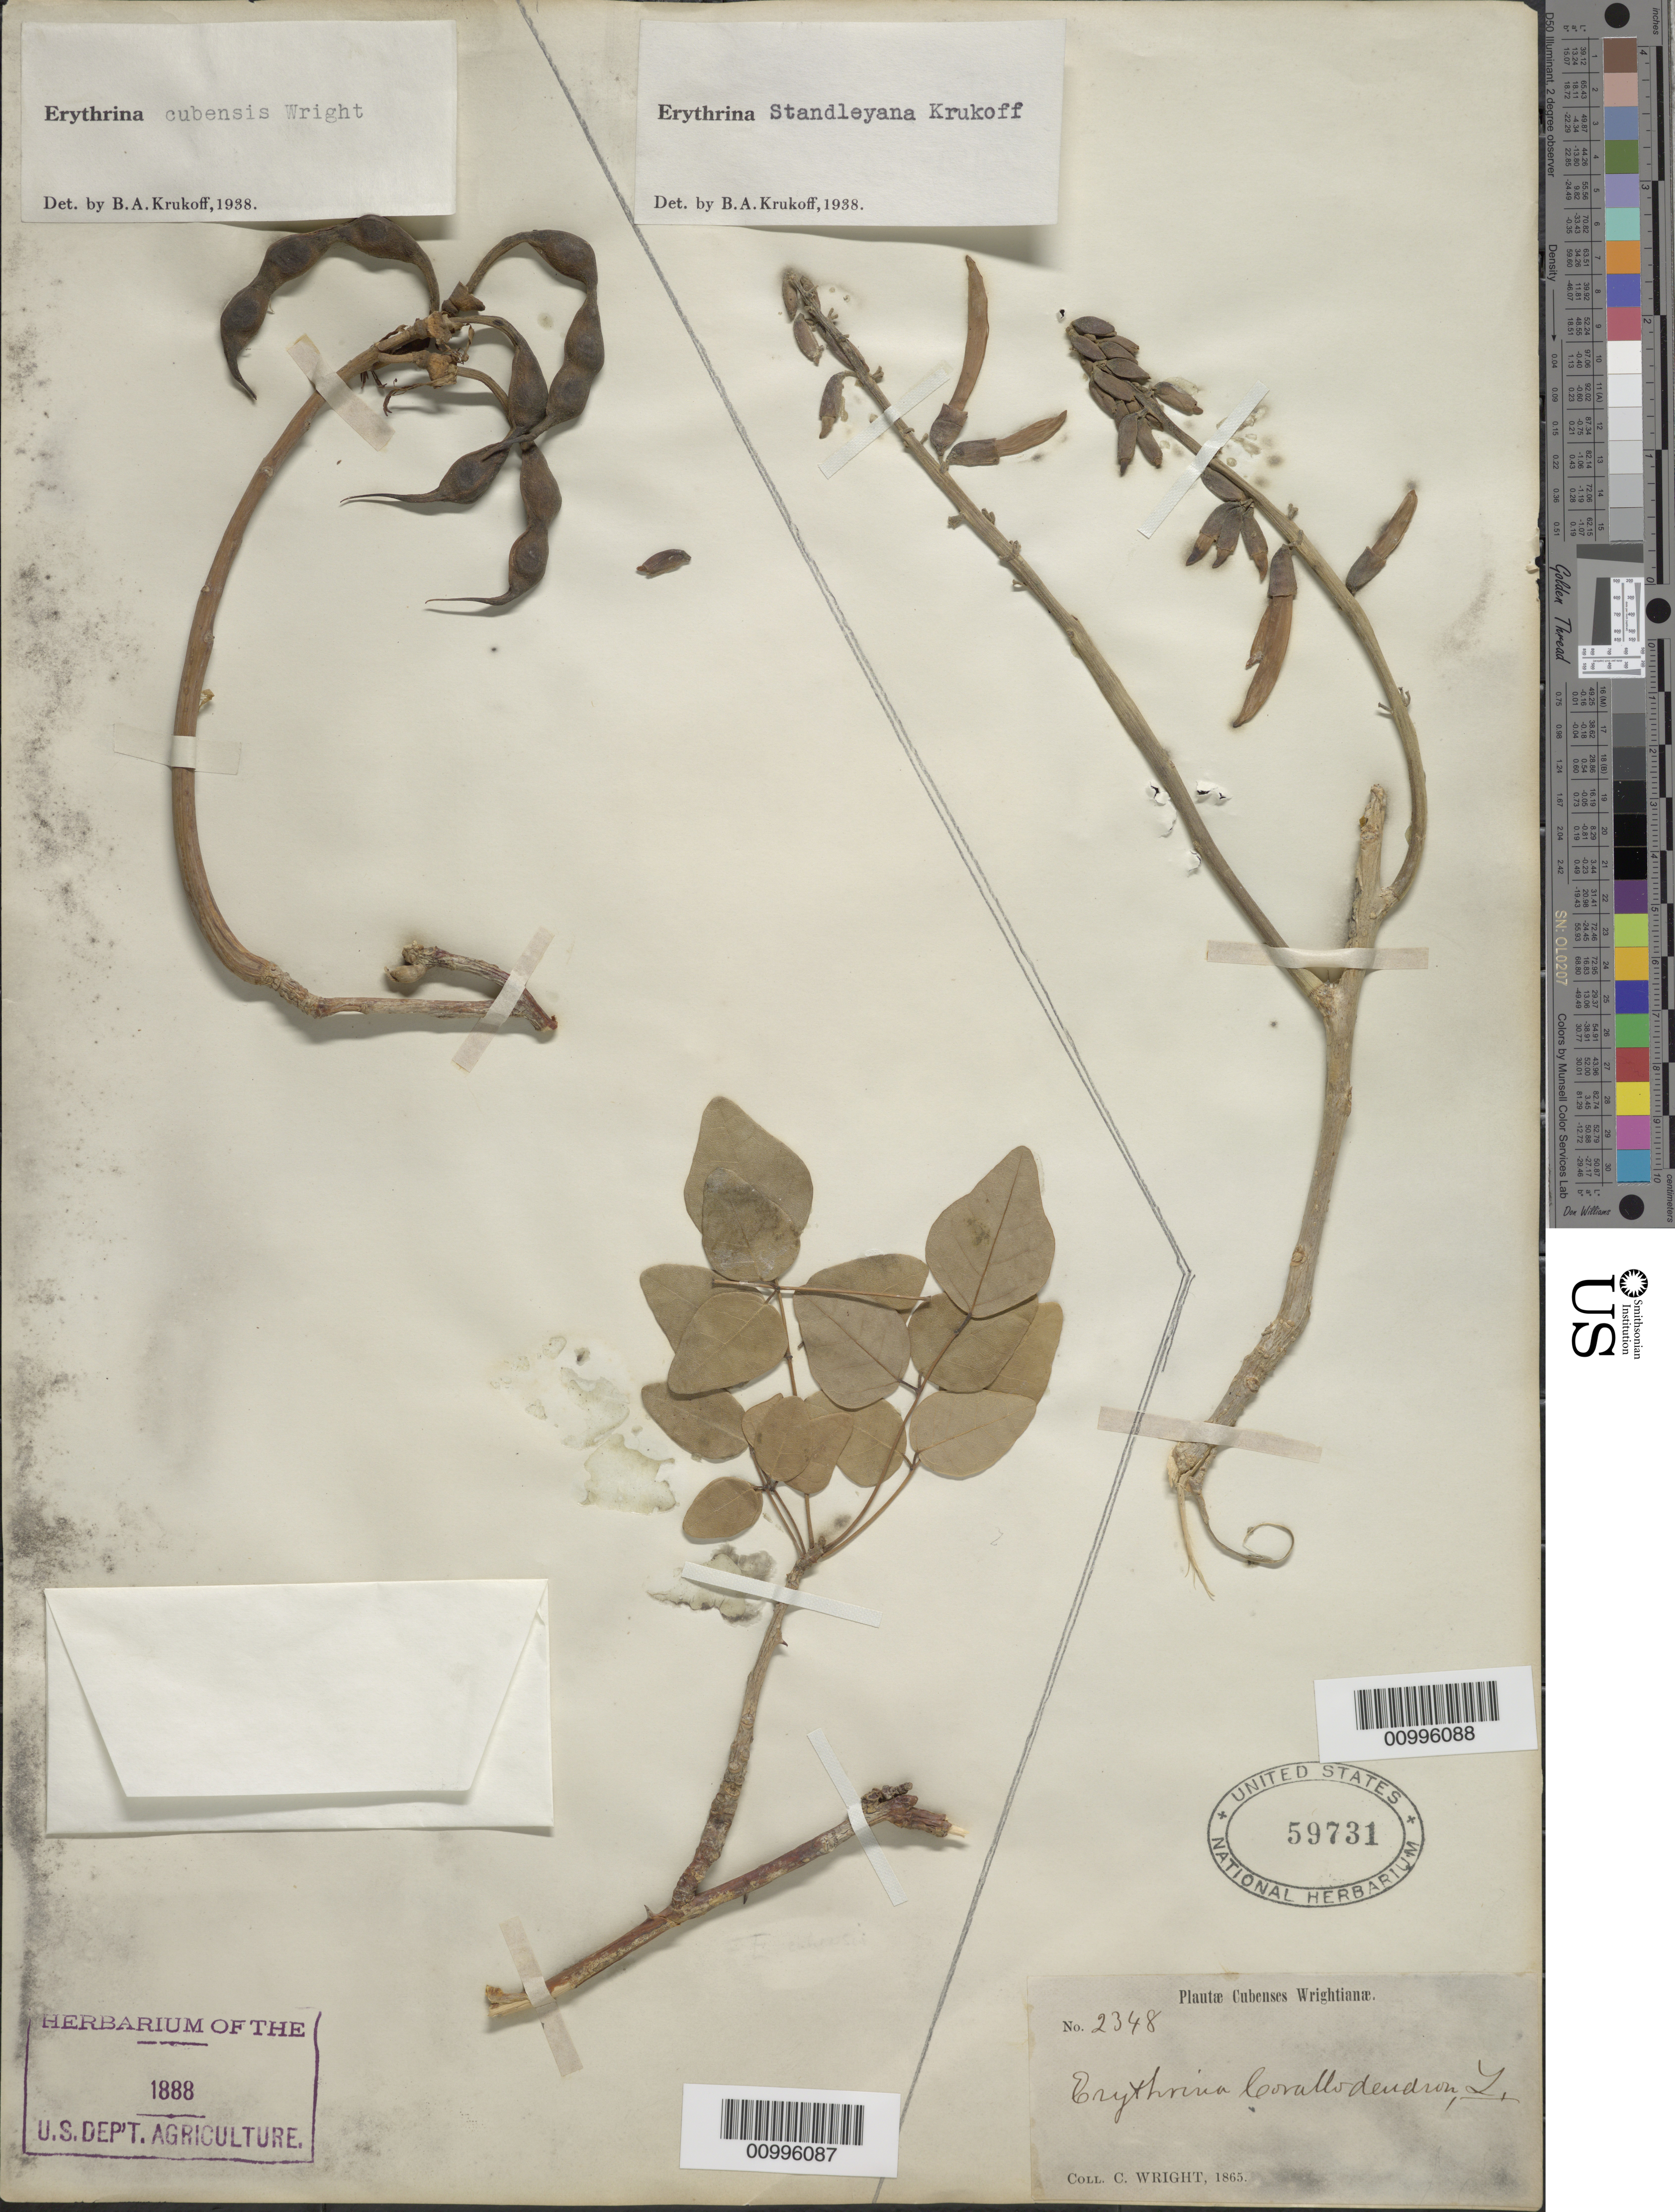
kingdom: Plantae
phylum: Tracheophyta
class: Magnoliopsida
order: Fabales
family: Fabaceae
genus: Erythrina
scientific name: Erythrina cubensis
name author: C. Wright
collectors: C. Wright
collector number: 2348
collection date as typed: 1865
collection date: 1865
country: Cuba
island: Cuba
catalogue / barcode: US 59731